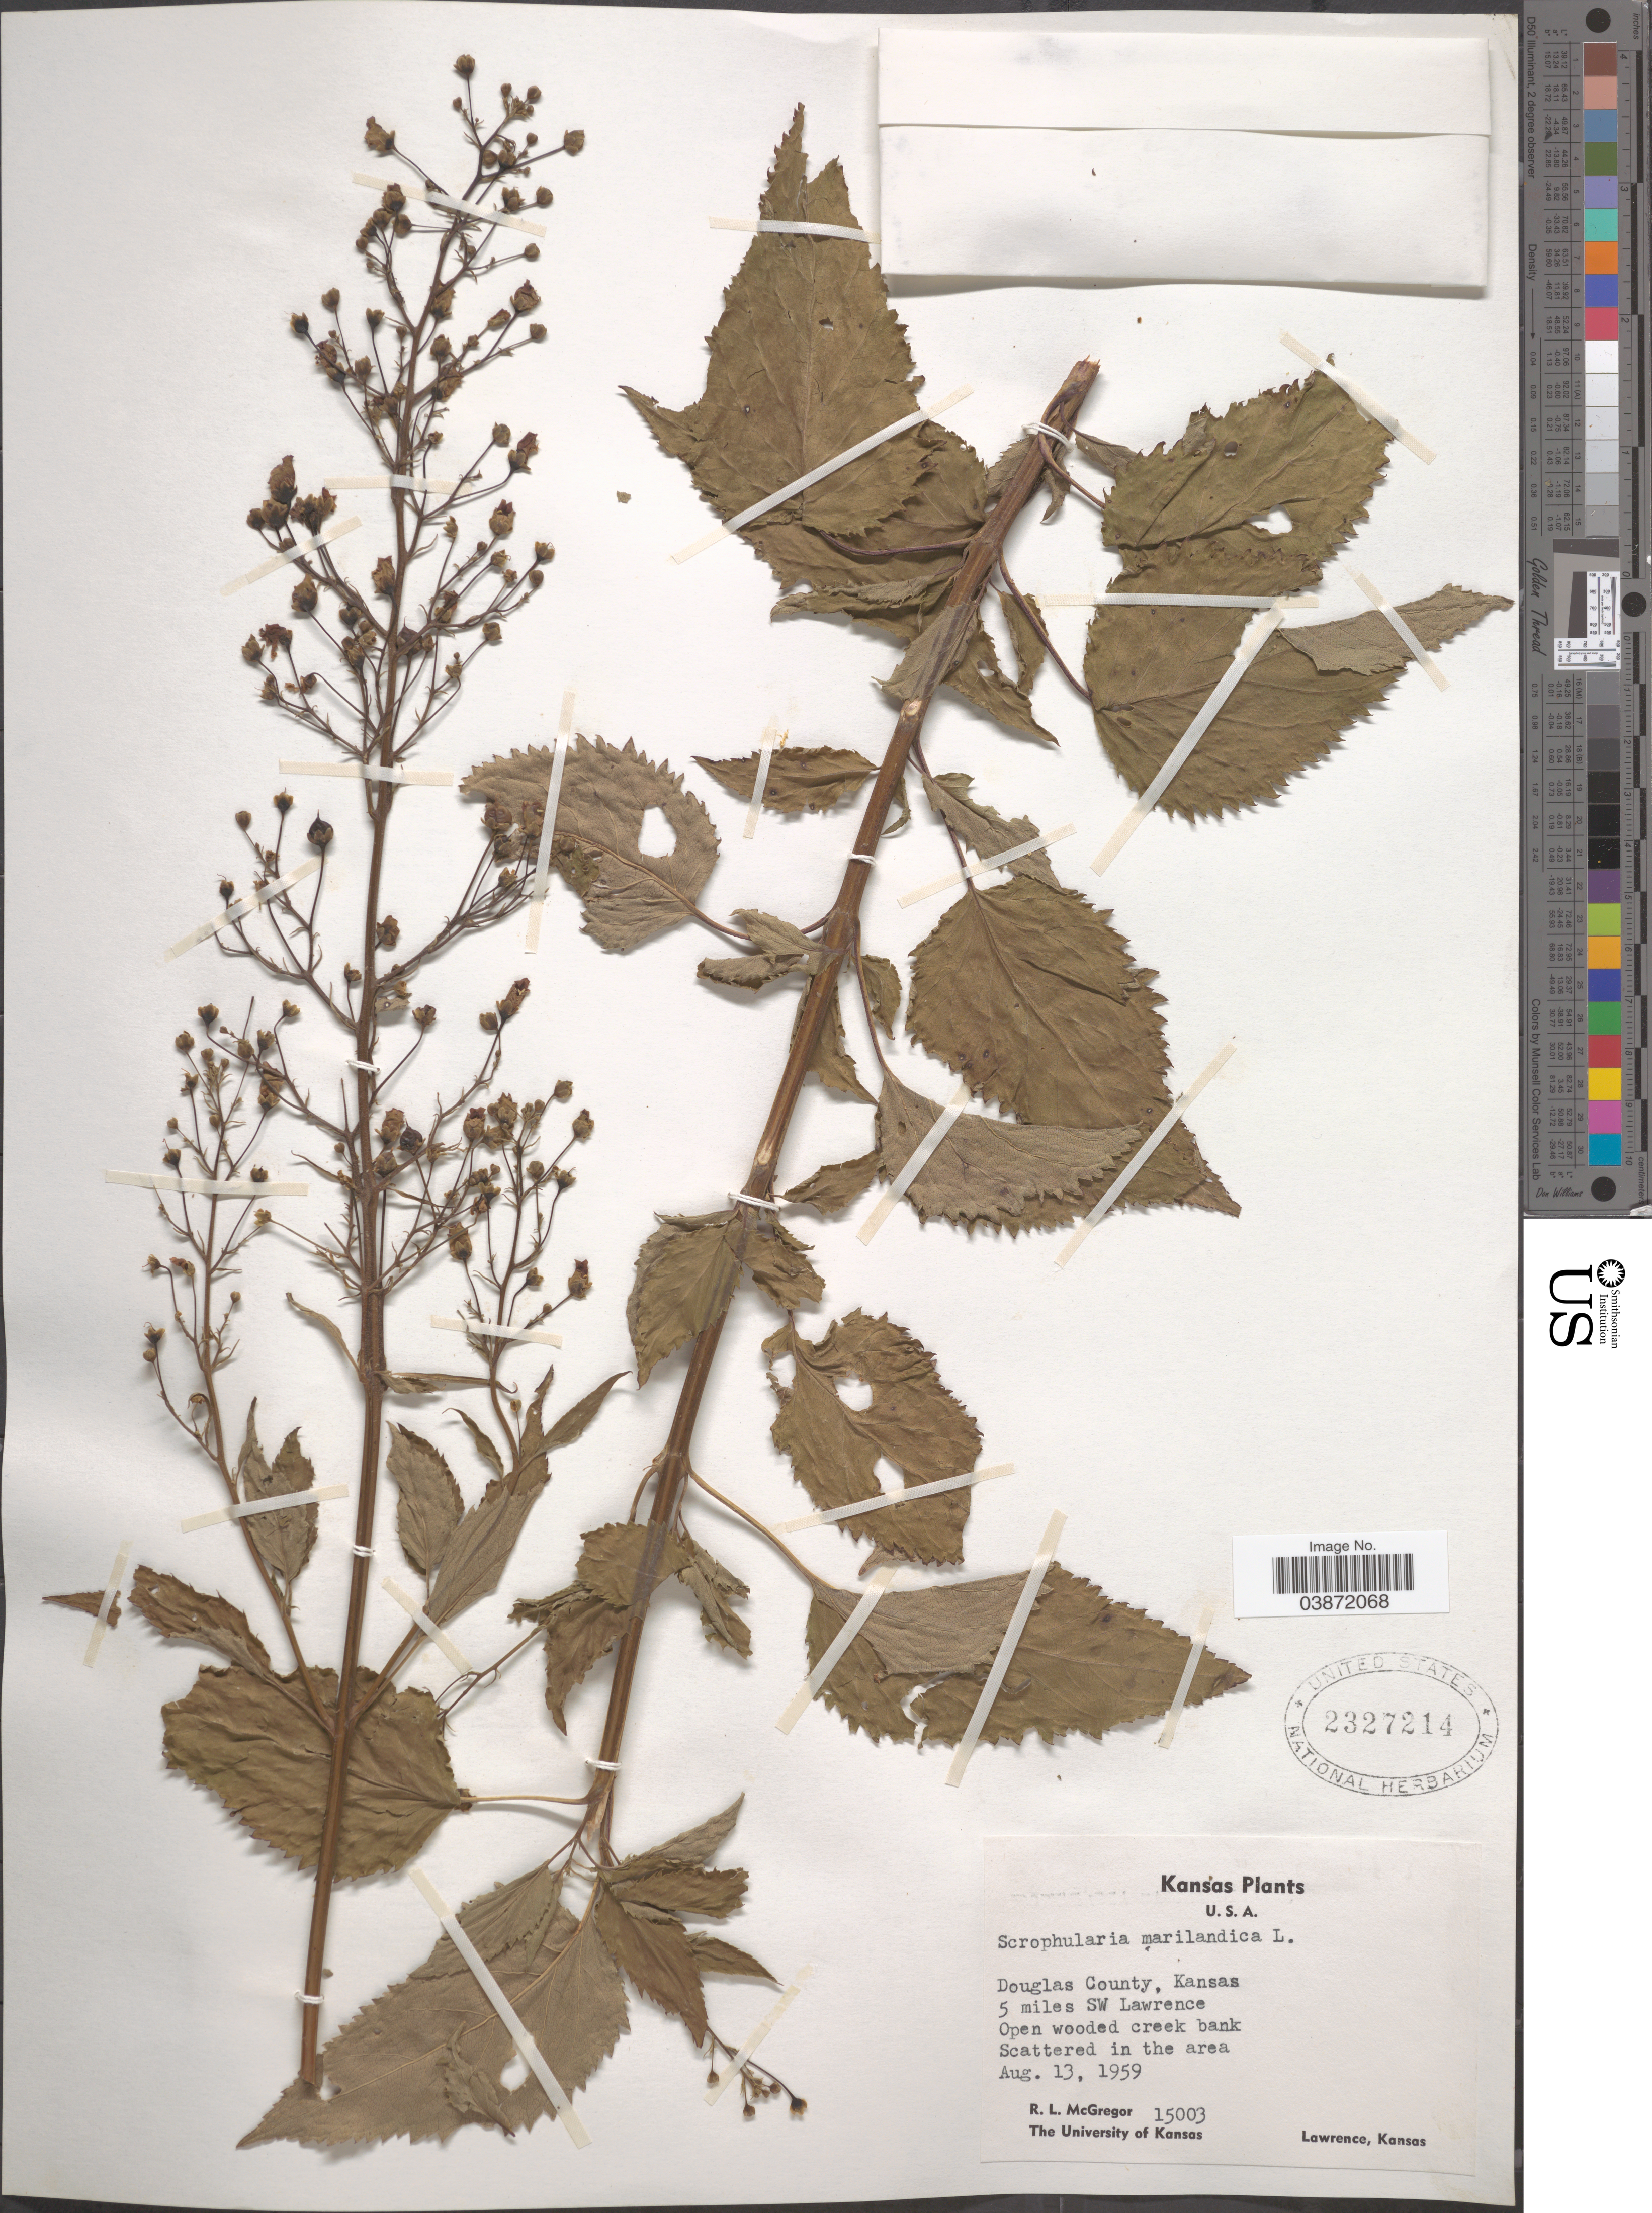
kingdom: Plantae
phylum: Tracheophyta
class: Magnoliopsida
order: Lamiales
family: Scrophulariaceae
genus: Scrophularia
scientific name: Scrophularia marilandica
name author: L.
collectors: R. McGregor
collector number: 15003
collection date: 1959-08-13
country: United States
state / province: Kansas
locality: Douglas County. 5 miles SW Lawrence.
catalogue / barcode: US 2327214